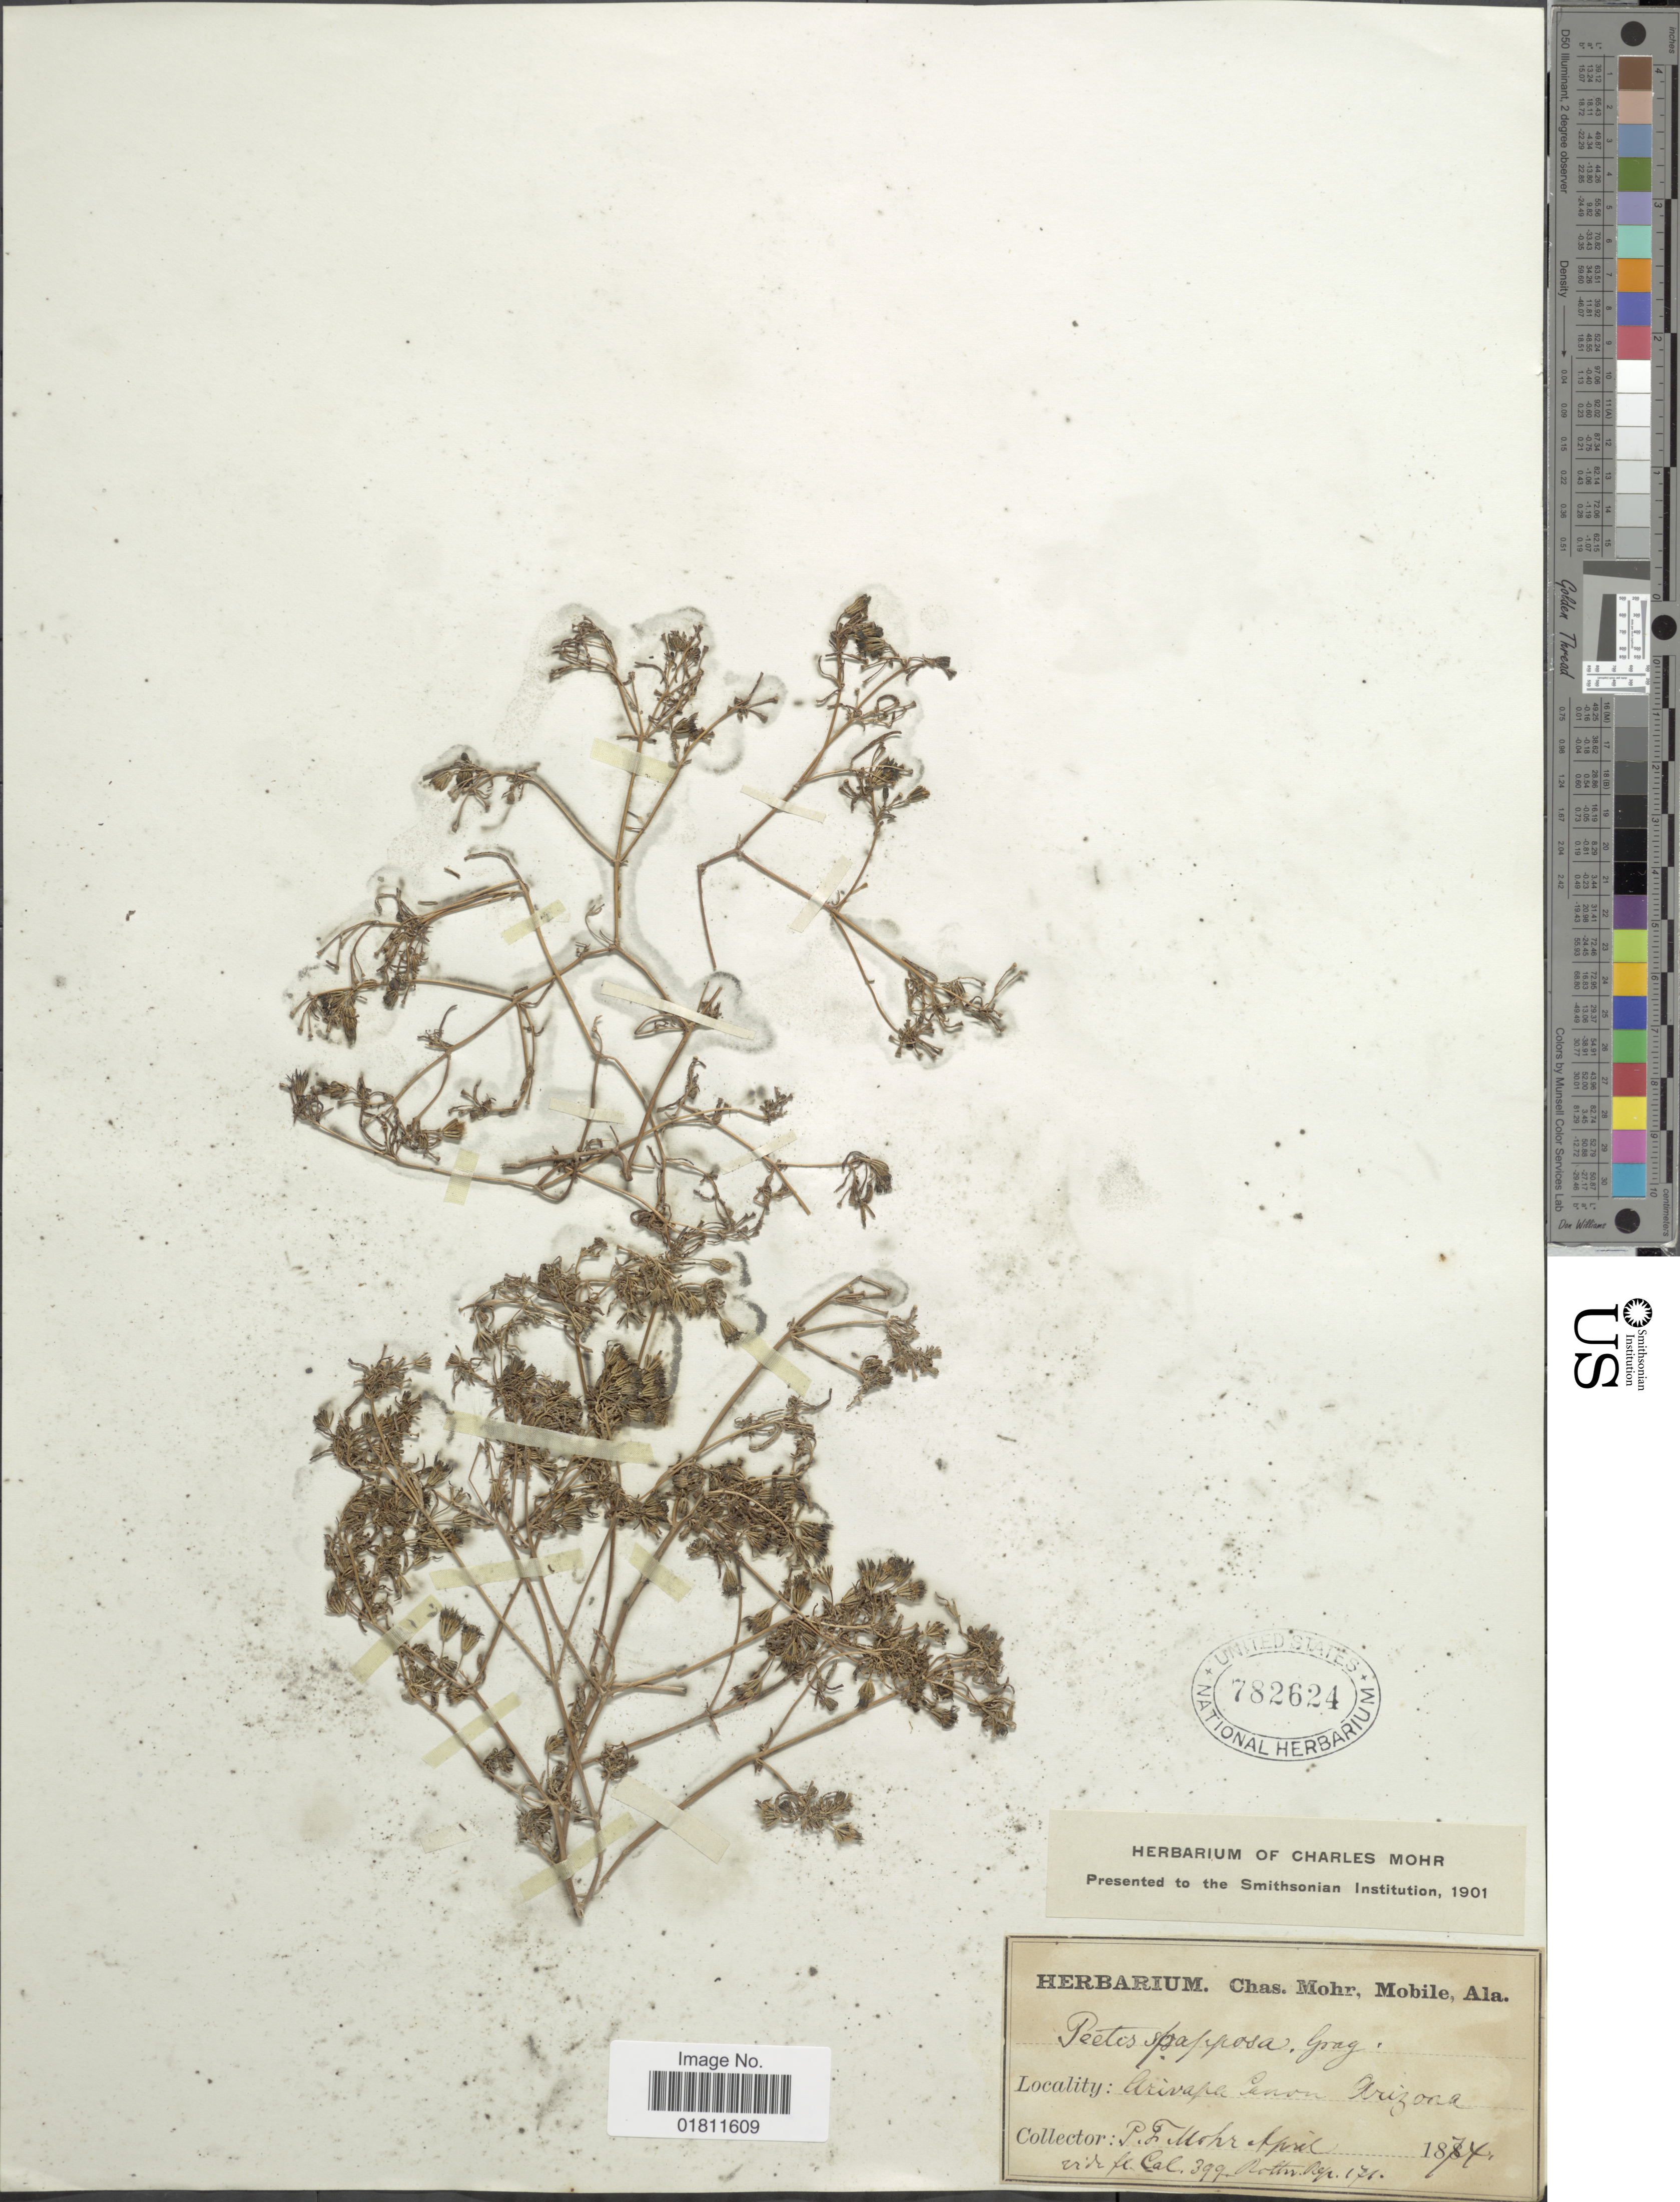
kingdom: Plantae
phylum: Tracheophyta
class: Magnoliopsida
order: Asterales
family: Asteraceae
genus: Pectis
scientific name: Pectis papposa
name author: Harv. & A. Gray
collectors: P. F. Mohr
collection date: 1874-04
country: United States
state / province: Arizona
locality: Arivape Canon, Arizona.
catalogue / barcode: US 782624